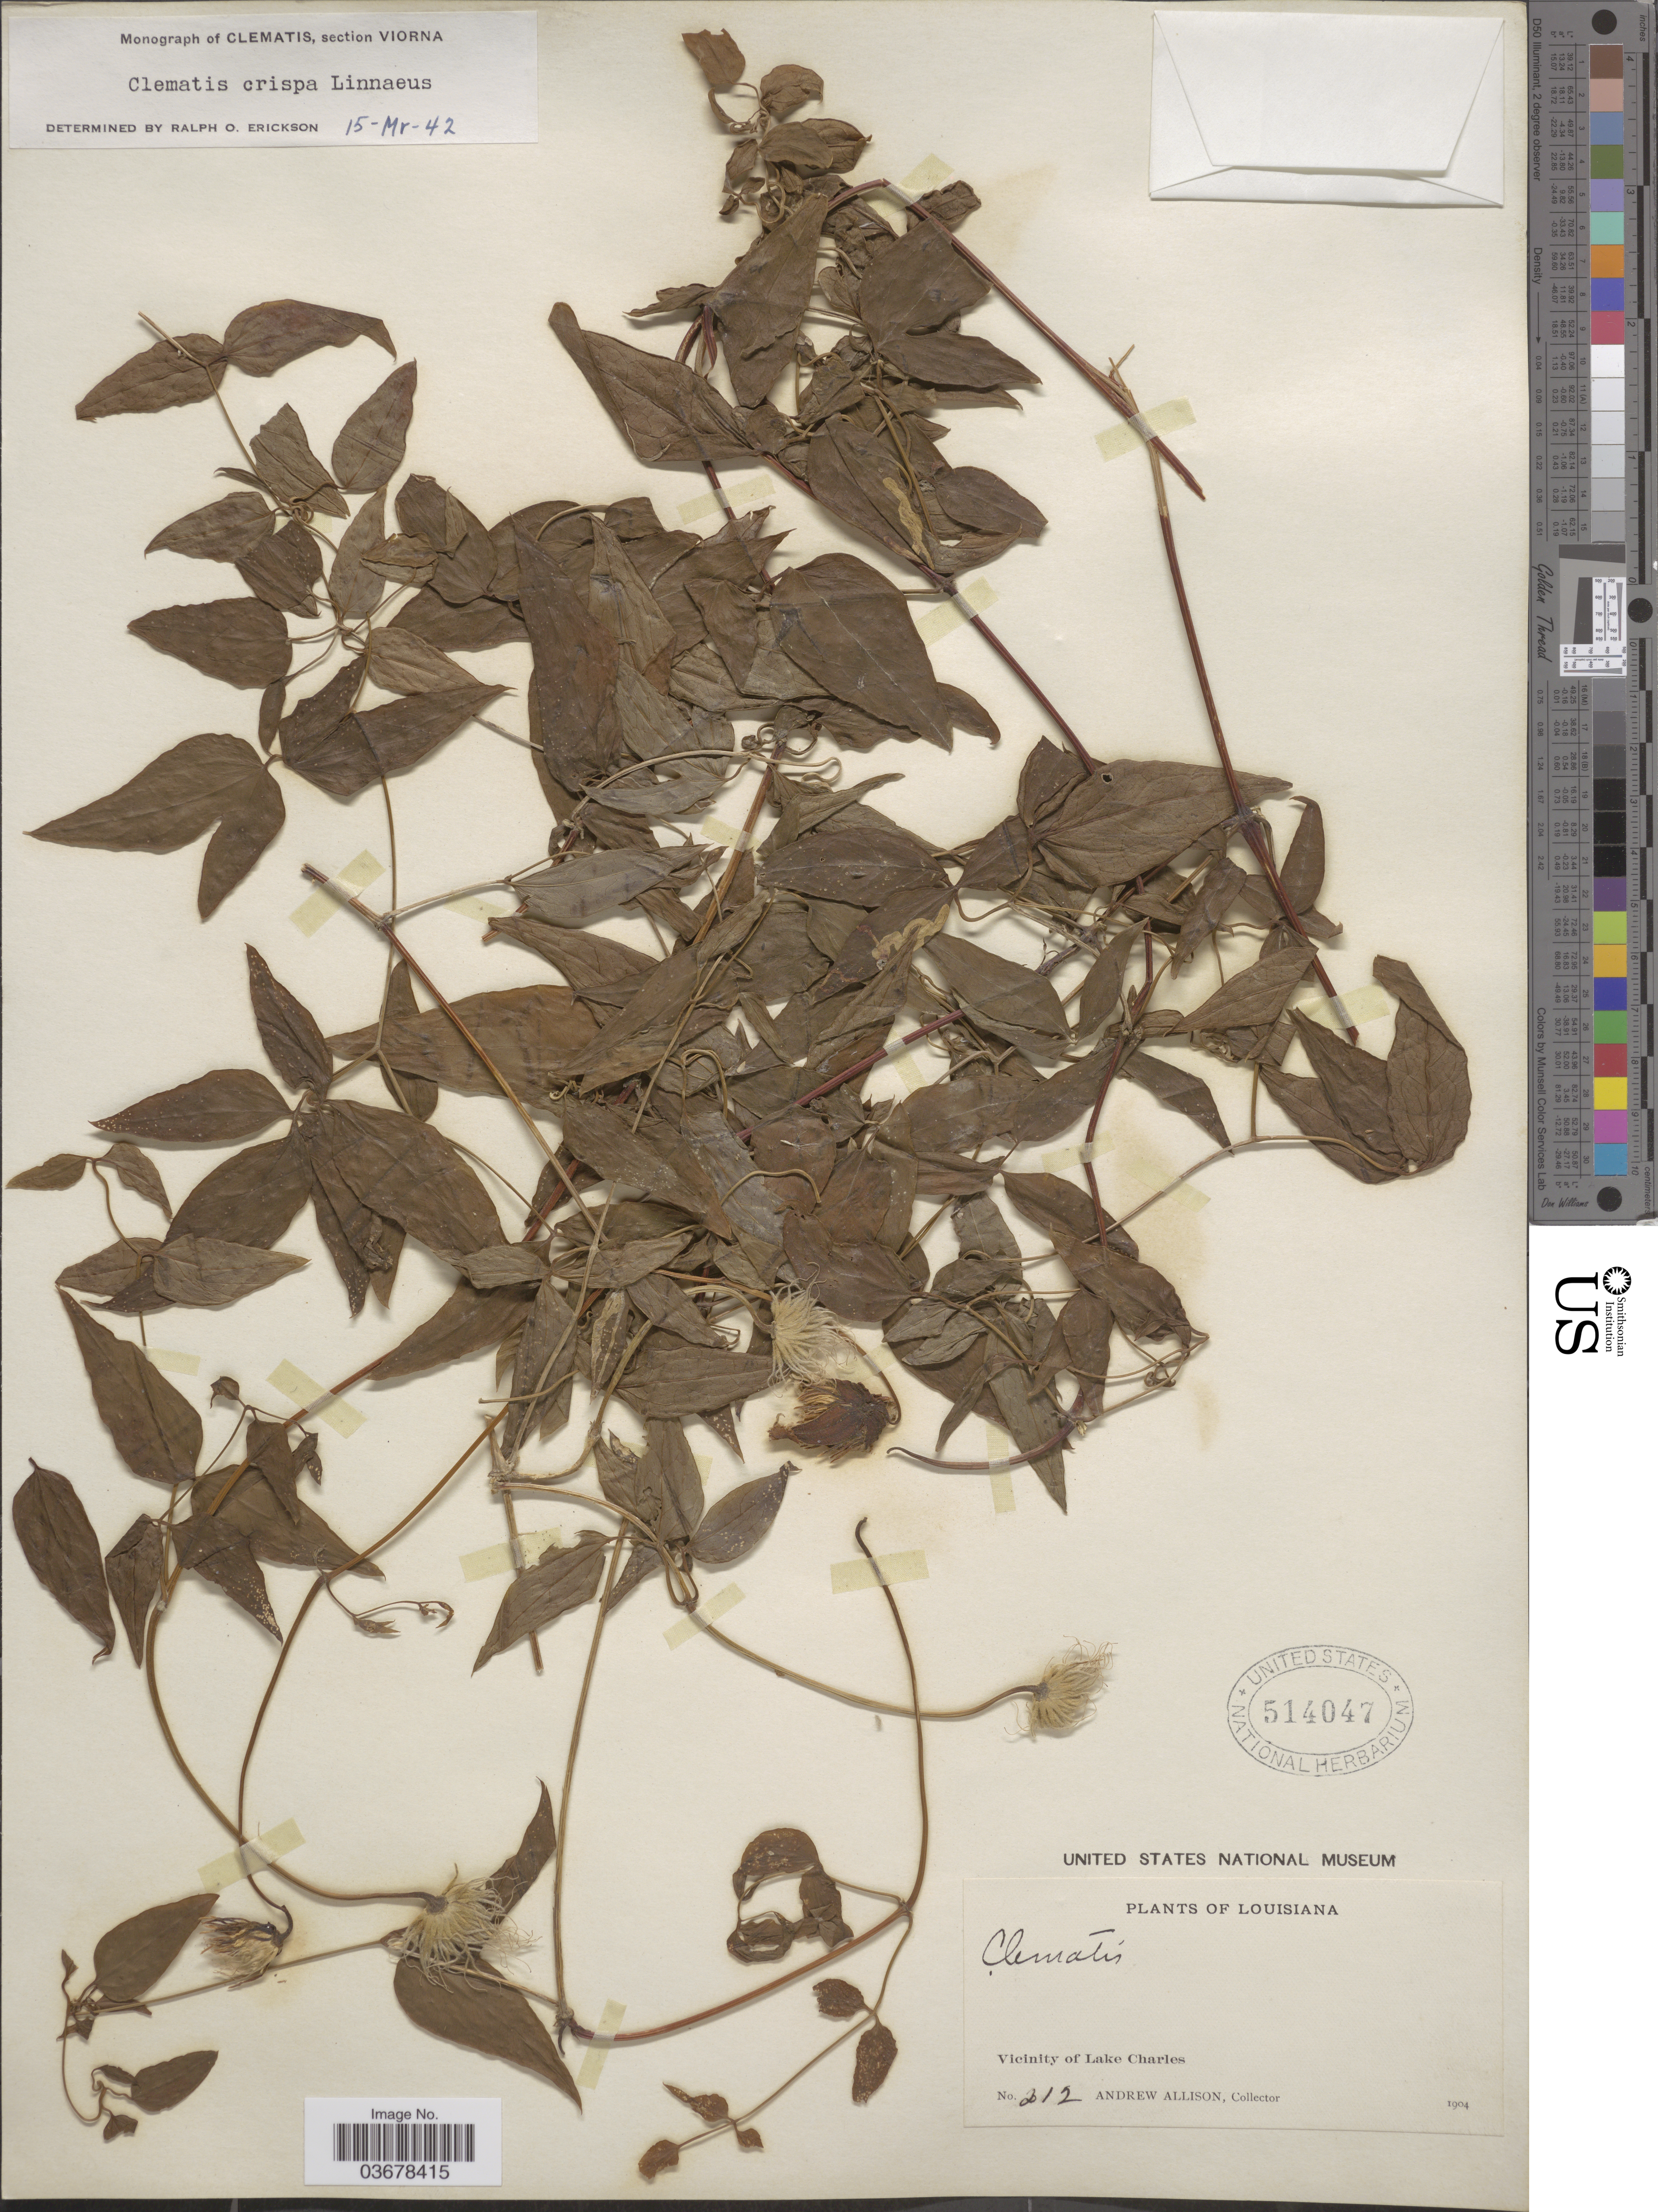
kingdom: Plantae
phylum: Tracheophyta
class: Magnoliopsida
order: Ranunculales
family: Ranunculaceae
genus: Clematis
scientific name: Clematis viorna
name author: L.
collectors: A. Allison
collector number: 212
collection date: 1904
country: United States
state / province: Louisiana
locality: Vicinity of Lake Charles.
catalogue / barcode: US 514047